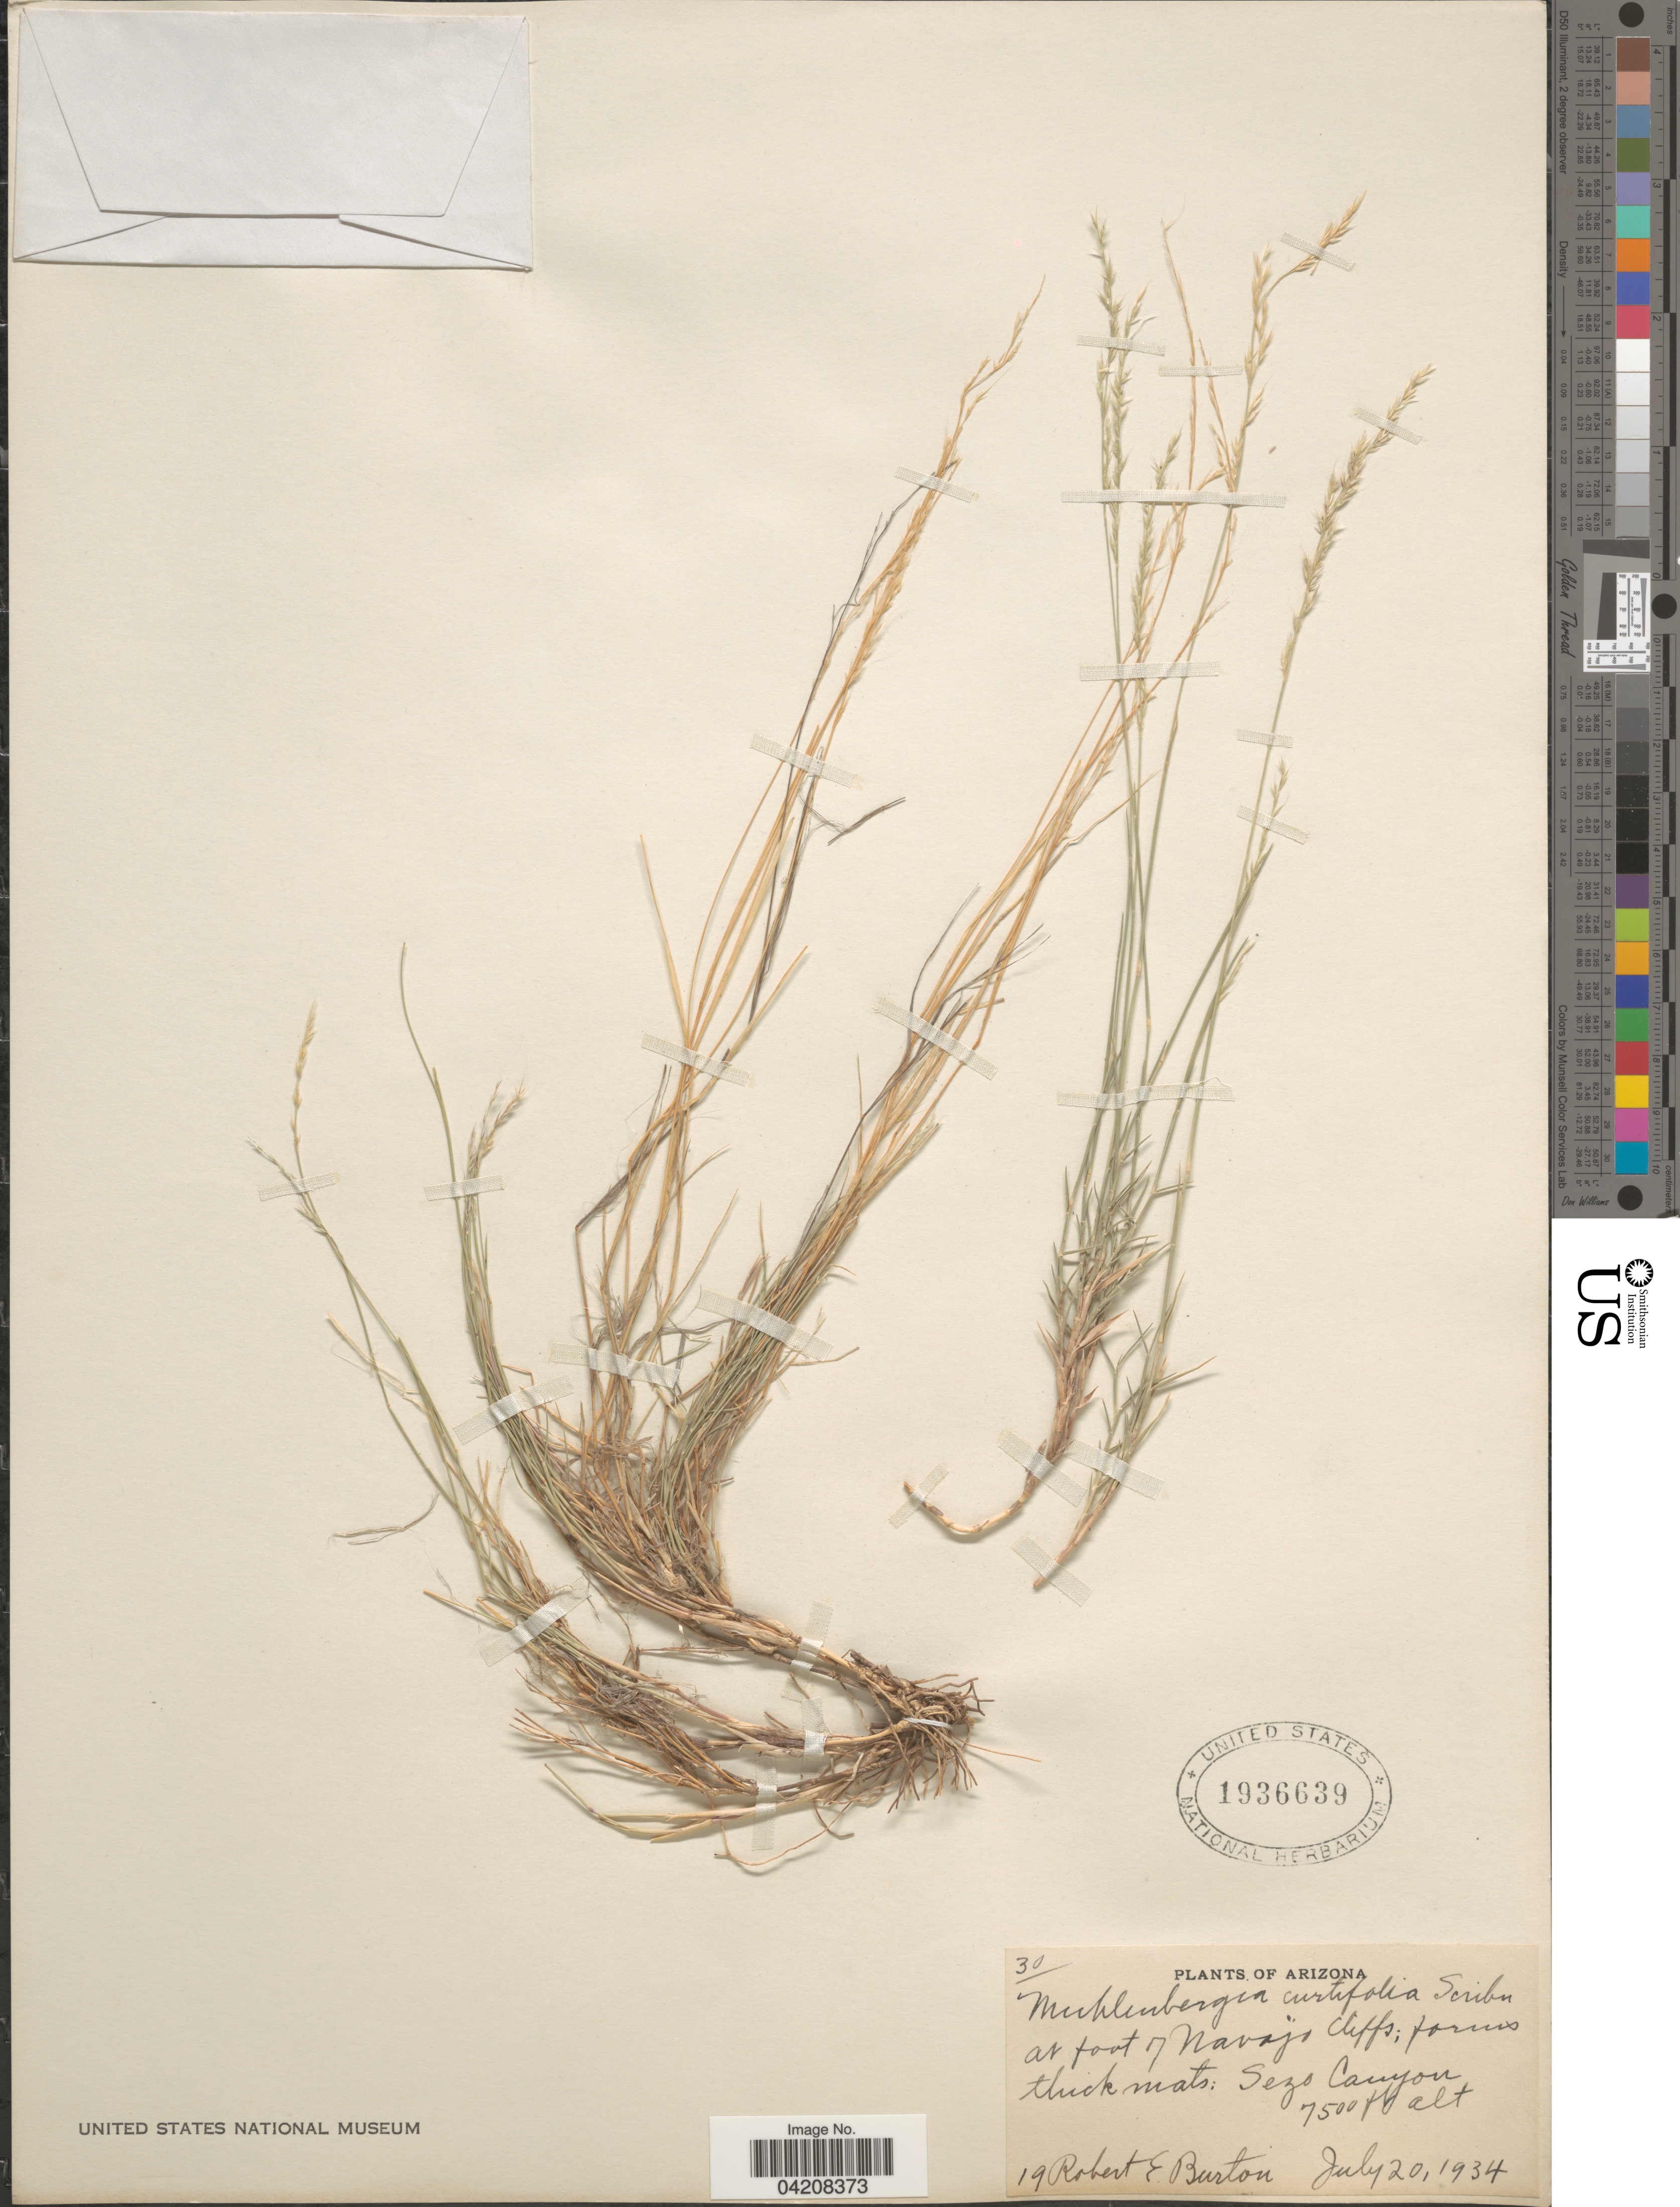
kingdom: Plantae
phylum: Tracheophyta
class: Liliopsida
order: Poales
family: Poaceae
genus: Muhlenbergia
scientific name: Muhlenbergia curtifolia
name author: Scribn.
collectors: R. Burton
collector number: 19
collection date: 1934-07-20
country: United States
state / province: Arizona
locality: At foot of Navajo cliffs; Sezo Canyon.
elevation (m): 2286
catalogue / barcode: US 1936639